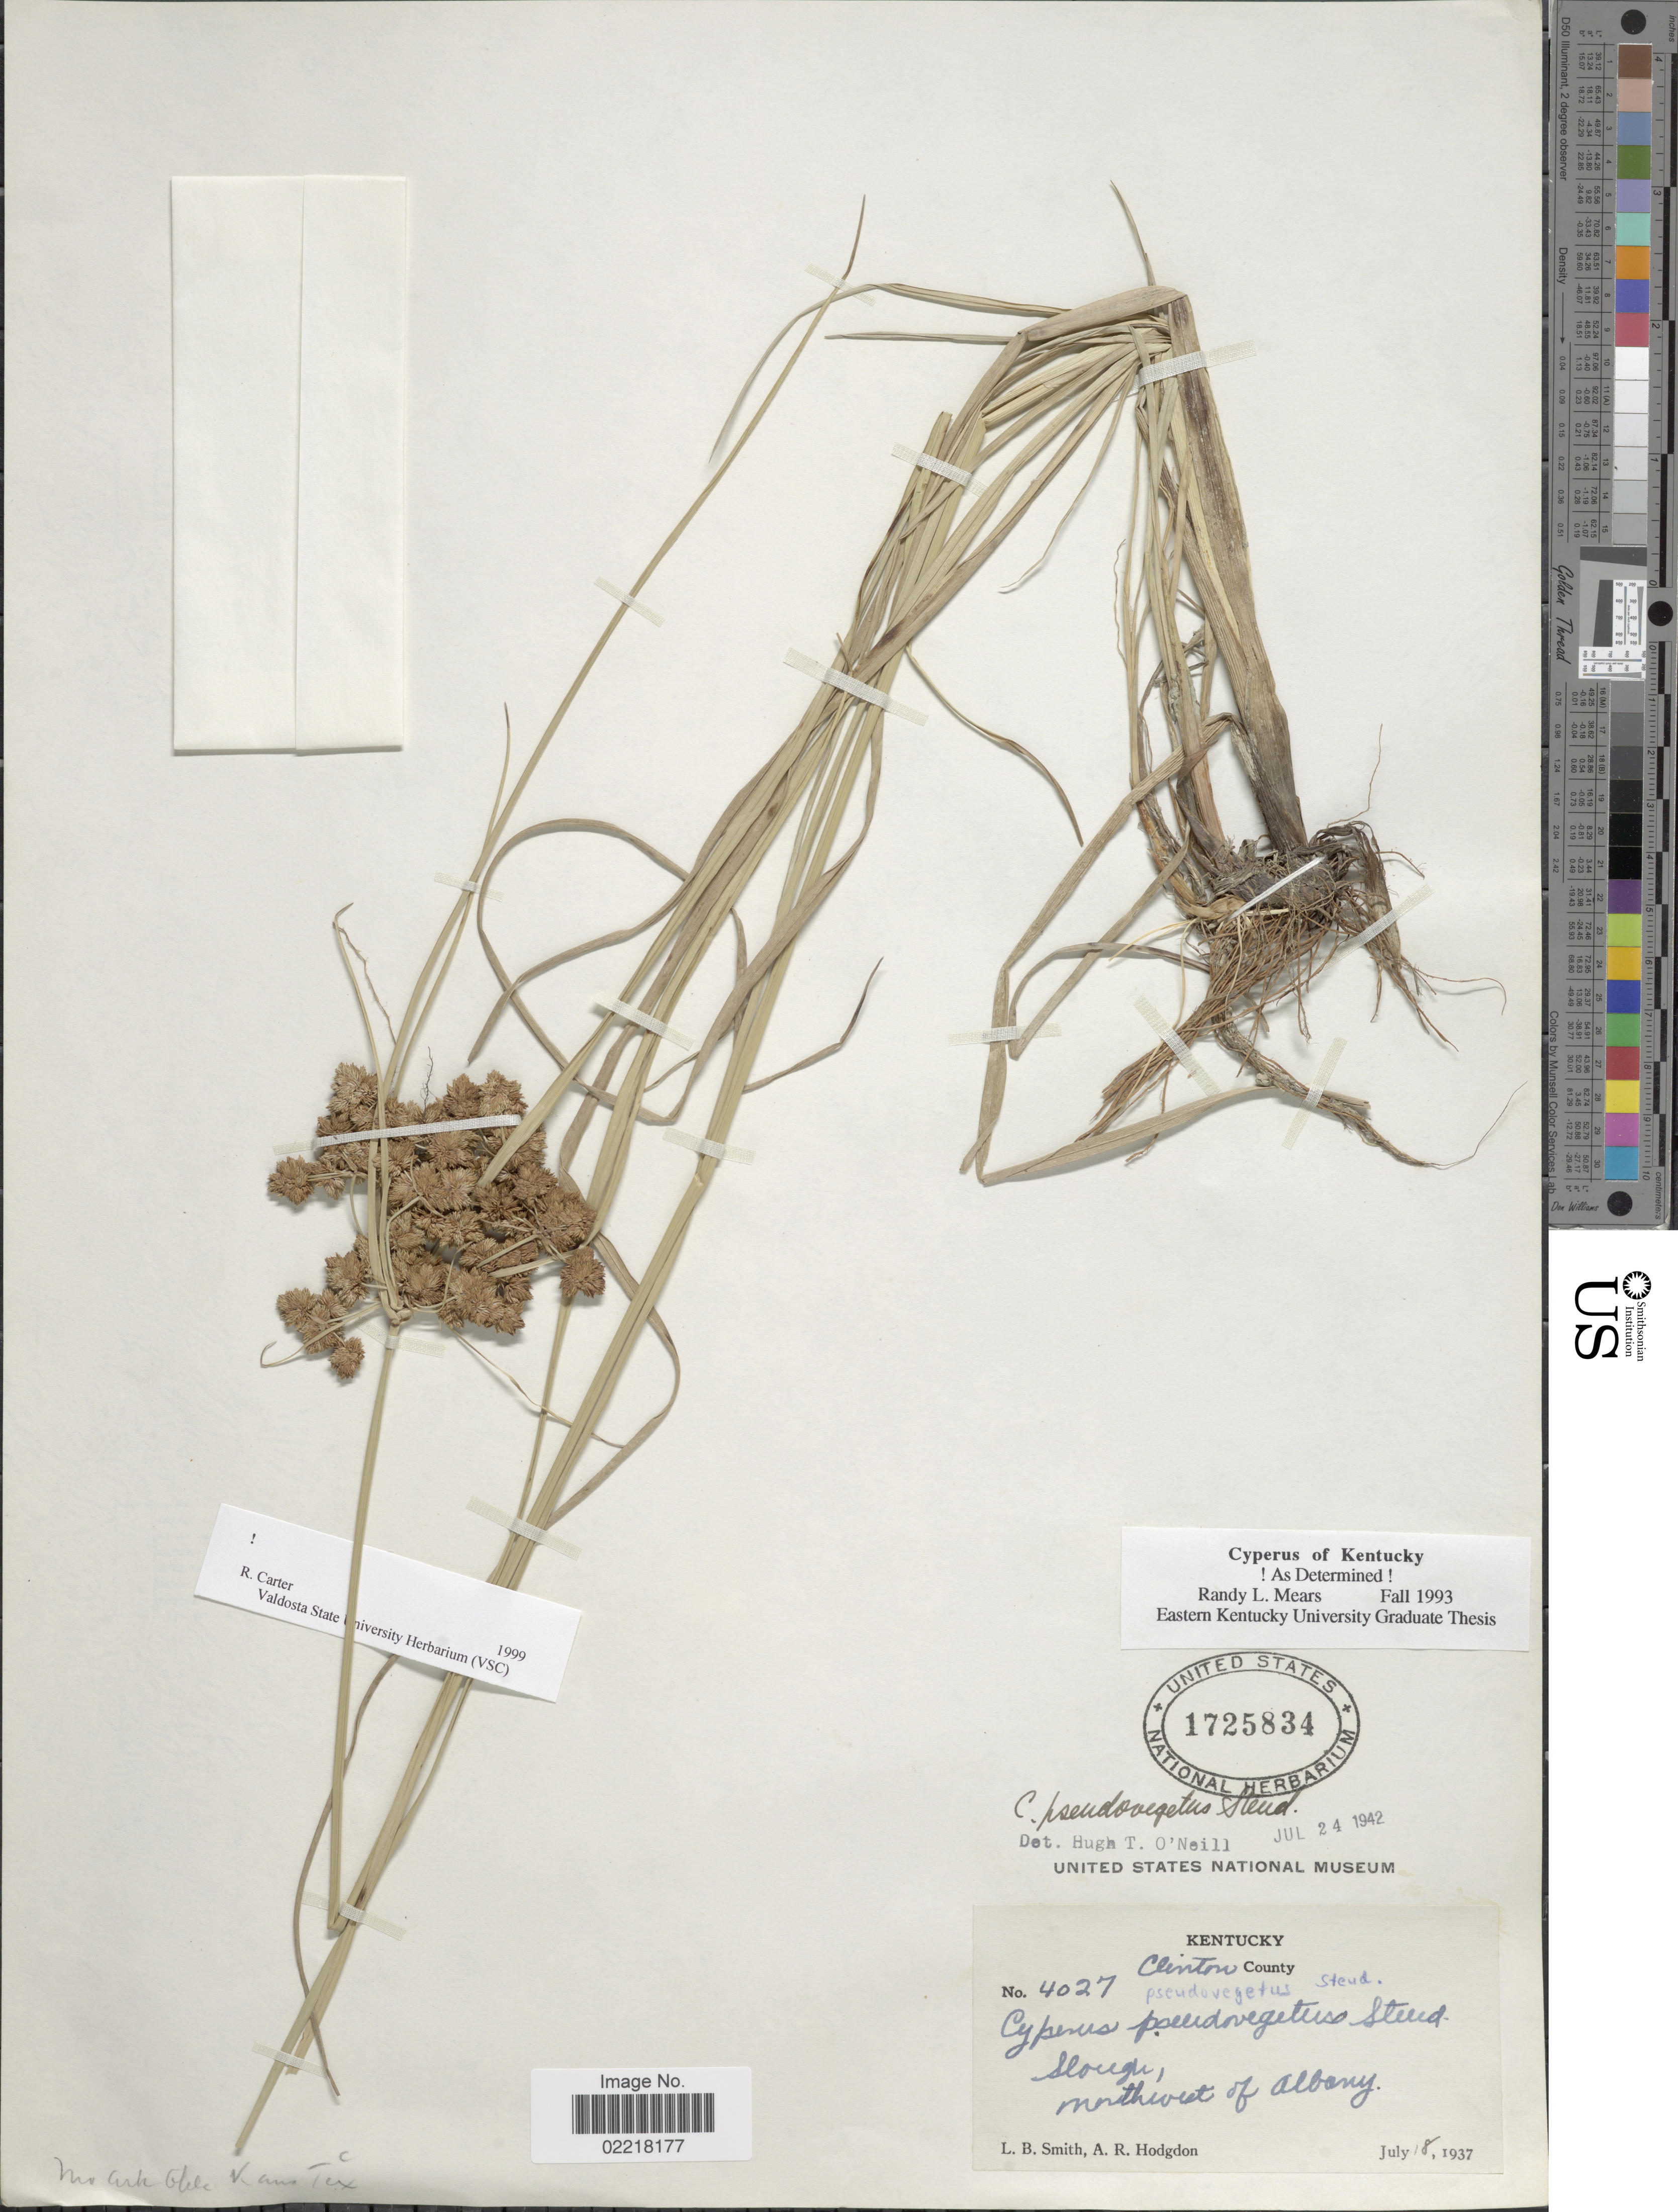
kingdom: Plantae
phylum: Tracheophyta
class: Liliopsida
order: Poales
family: Cyperaceae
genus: Cyperus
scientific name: Cyperus pseudovegetus Steud.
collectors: L. Smith & A. R. Hodgdon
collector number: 4027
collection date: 1937-07-18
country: United States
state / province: Kentucky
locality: Clinton County. Slough, northwest of Albany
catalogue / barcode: US 1725834